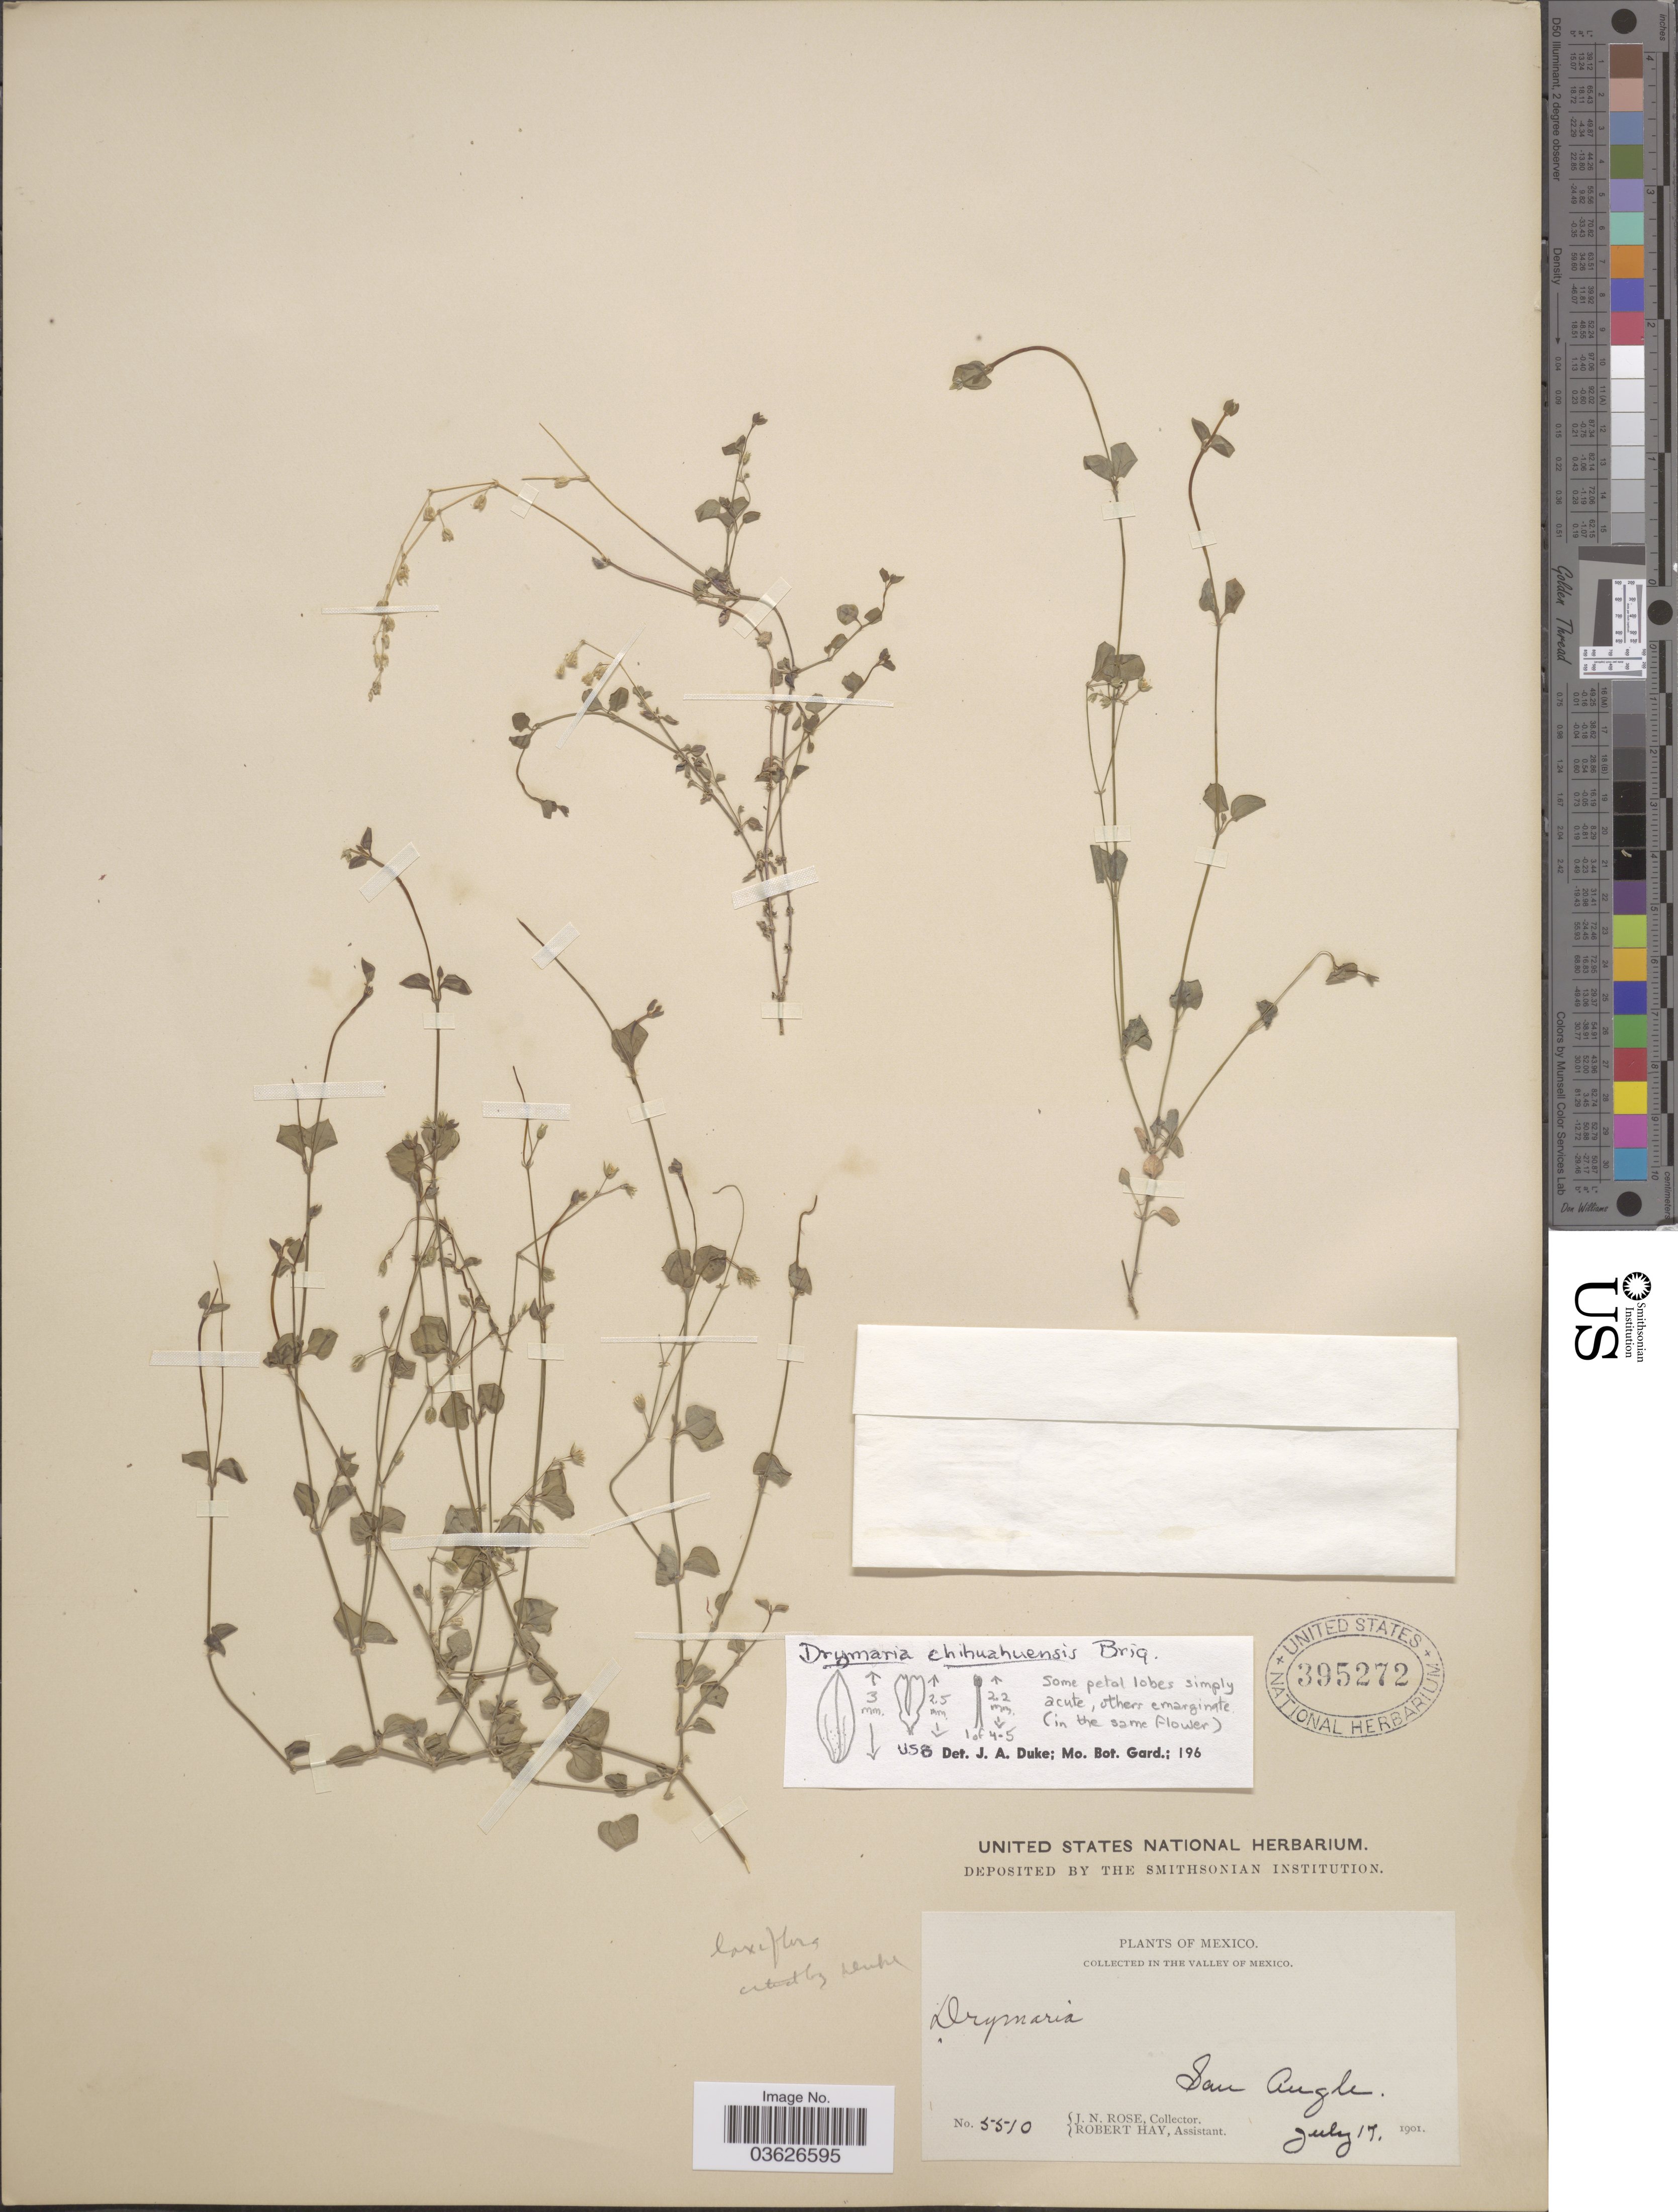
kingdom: Plantae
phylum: Tracheophyta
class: Magnoliopsida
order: Caryophyllales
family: Caryophyllaceae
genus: Drymaria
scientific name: Drymaria laxiflora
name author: Benth.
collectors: J. N. Rose & R. H. Hay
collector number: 5510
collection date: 1901-07-17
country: Mexico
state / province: México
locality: In the Valley of Mexico. San Angle.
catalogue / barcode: US 395272